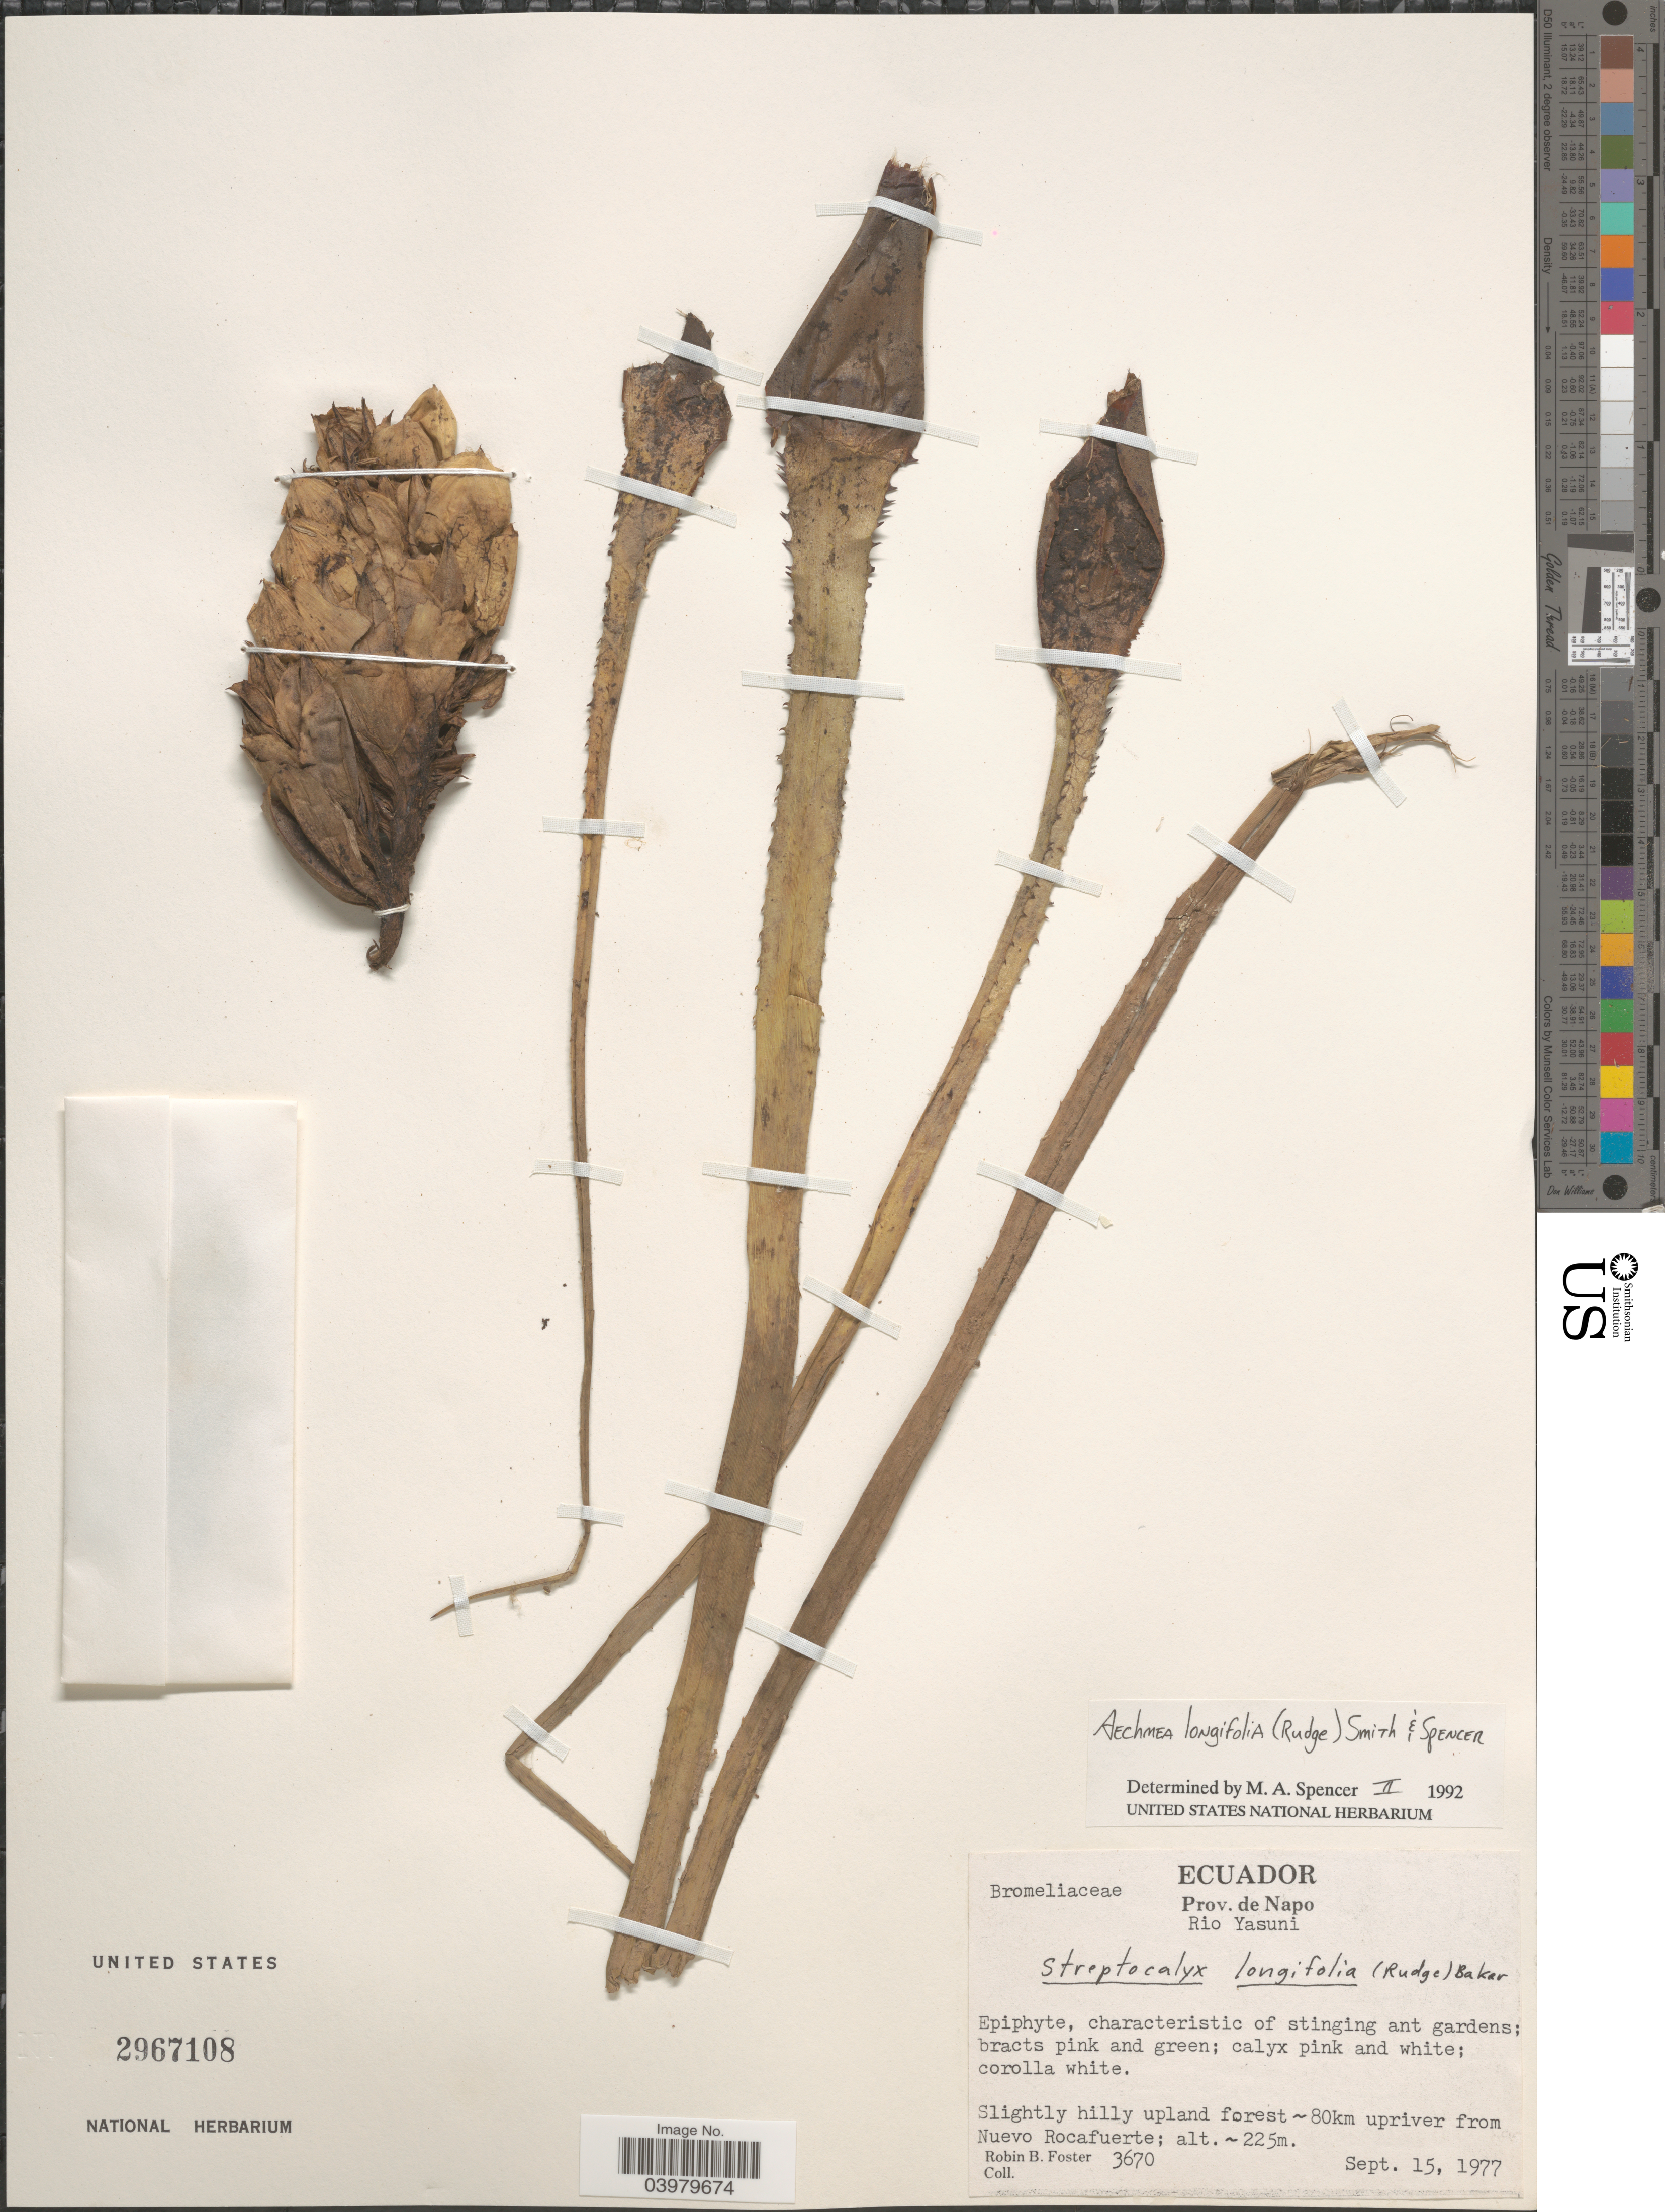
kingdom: Plantae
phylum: Tracheophyta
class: Liliopsida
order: Poales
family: Bromeliaceae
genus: Aechmea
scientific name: Aechmea longifolia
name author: (Rudge) L.B. Sm. & M.A. Spencer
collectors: R. B. Foster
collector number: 3670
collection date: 1977-09-15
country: Ecuador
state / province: Napo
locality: Rio Yasuni. Slightly hilly upland forest~80km upriver from Nuevo Rocafuerte.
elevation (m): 225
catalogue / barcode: US 2967108